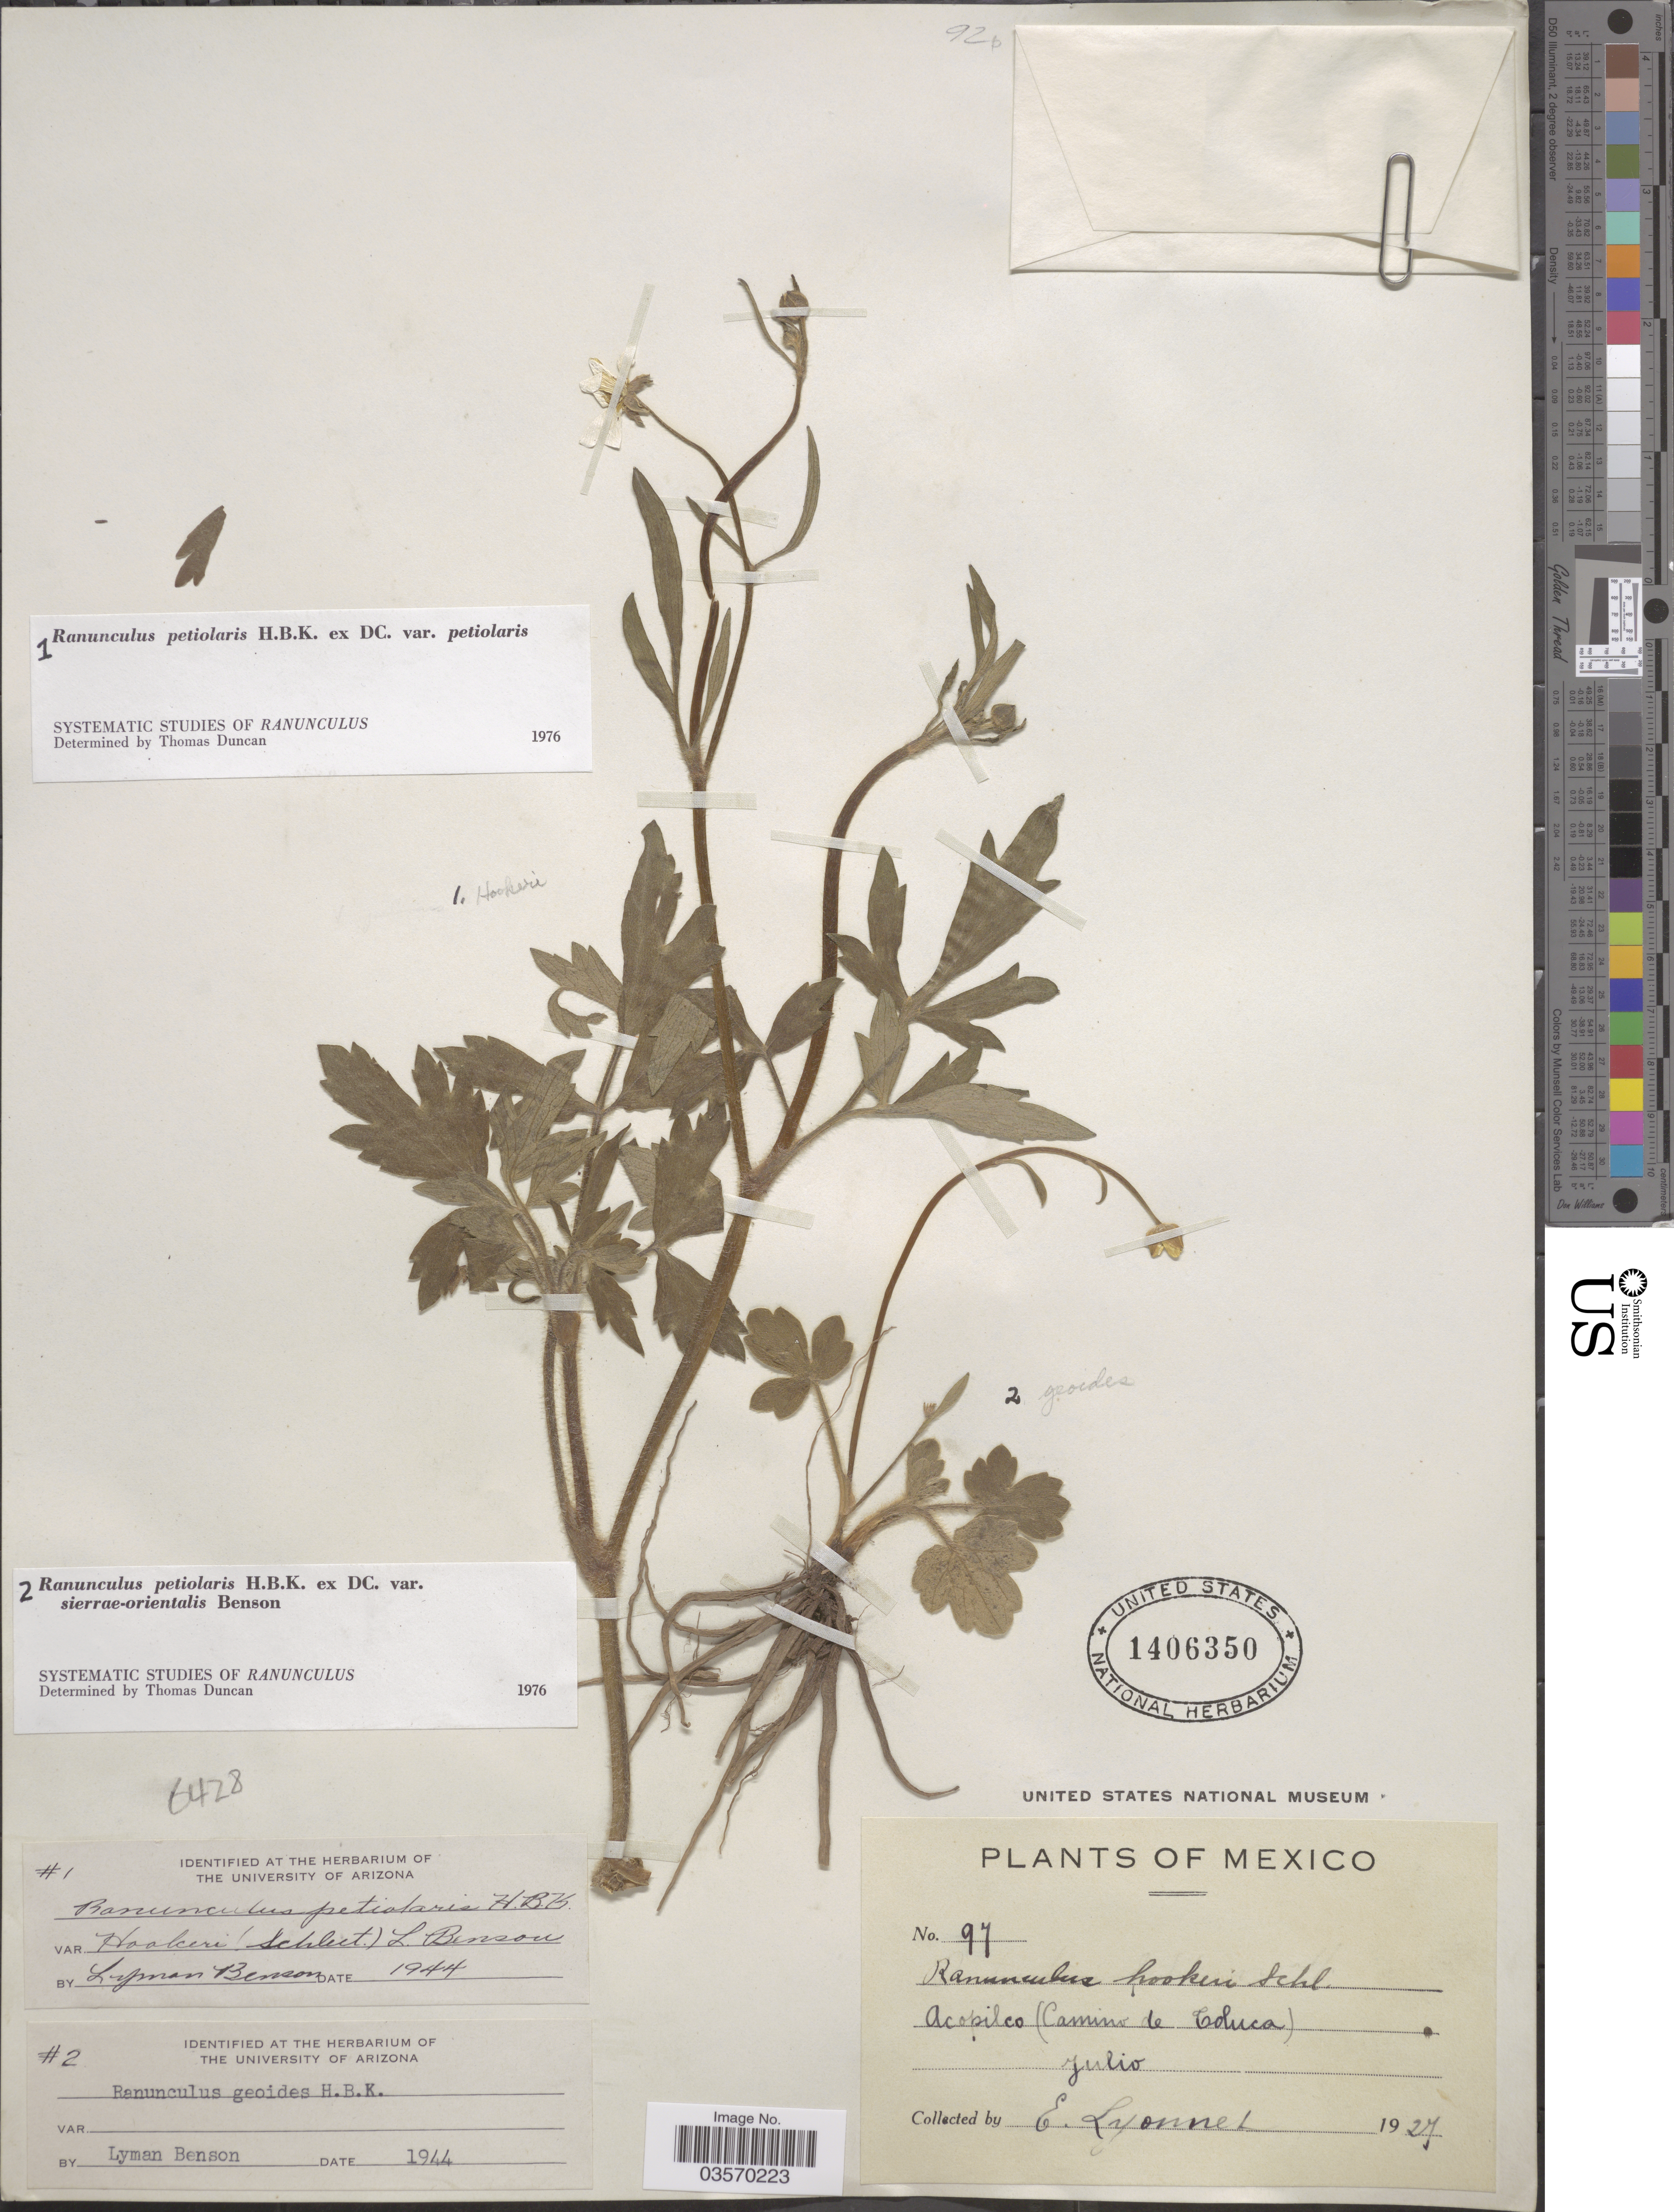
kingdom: Plantae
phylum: Tracheophyta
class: Magnoliopsida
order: Ranunculales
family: Ranunculaceae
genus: Ranunculus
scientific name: Ranunculus petiolaris var. sierrae-orientalis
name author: L.D. Benson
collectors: E. Lyonnet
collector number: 97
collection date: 1927-07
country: Mexico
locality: Acopilco (Camino de Coluca).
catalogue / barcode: US 1406350